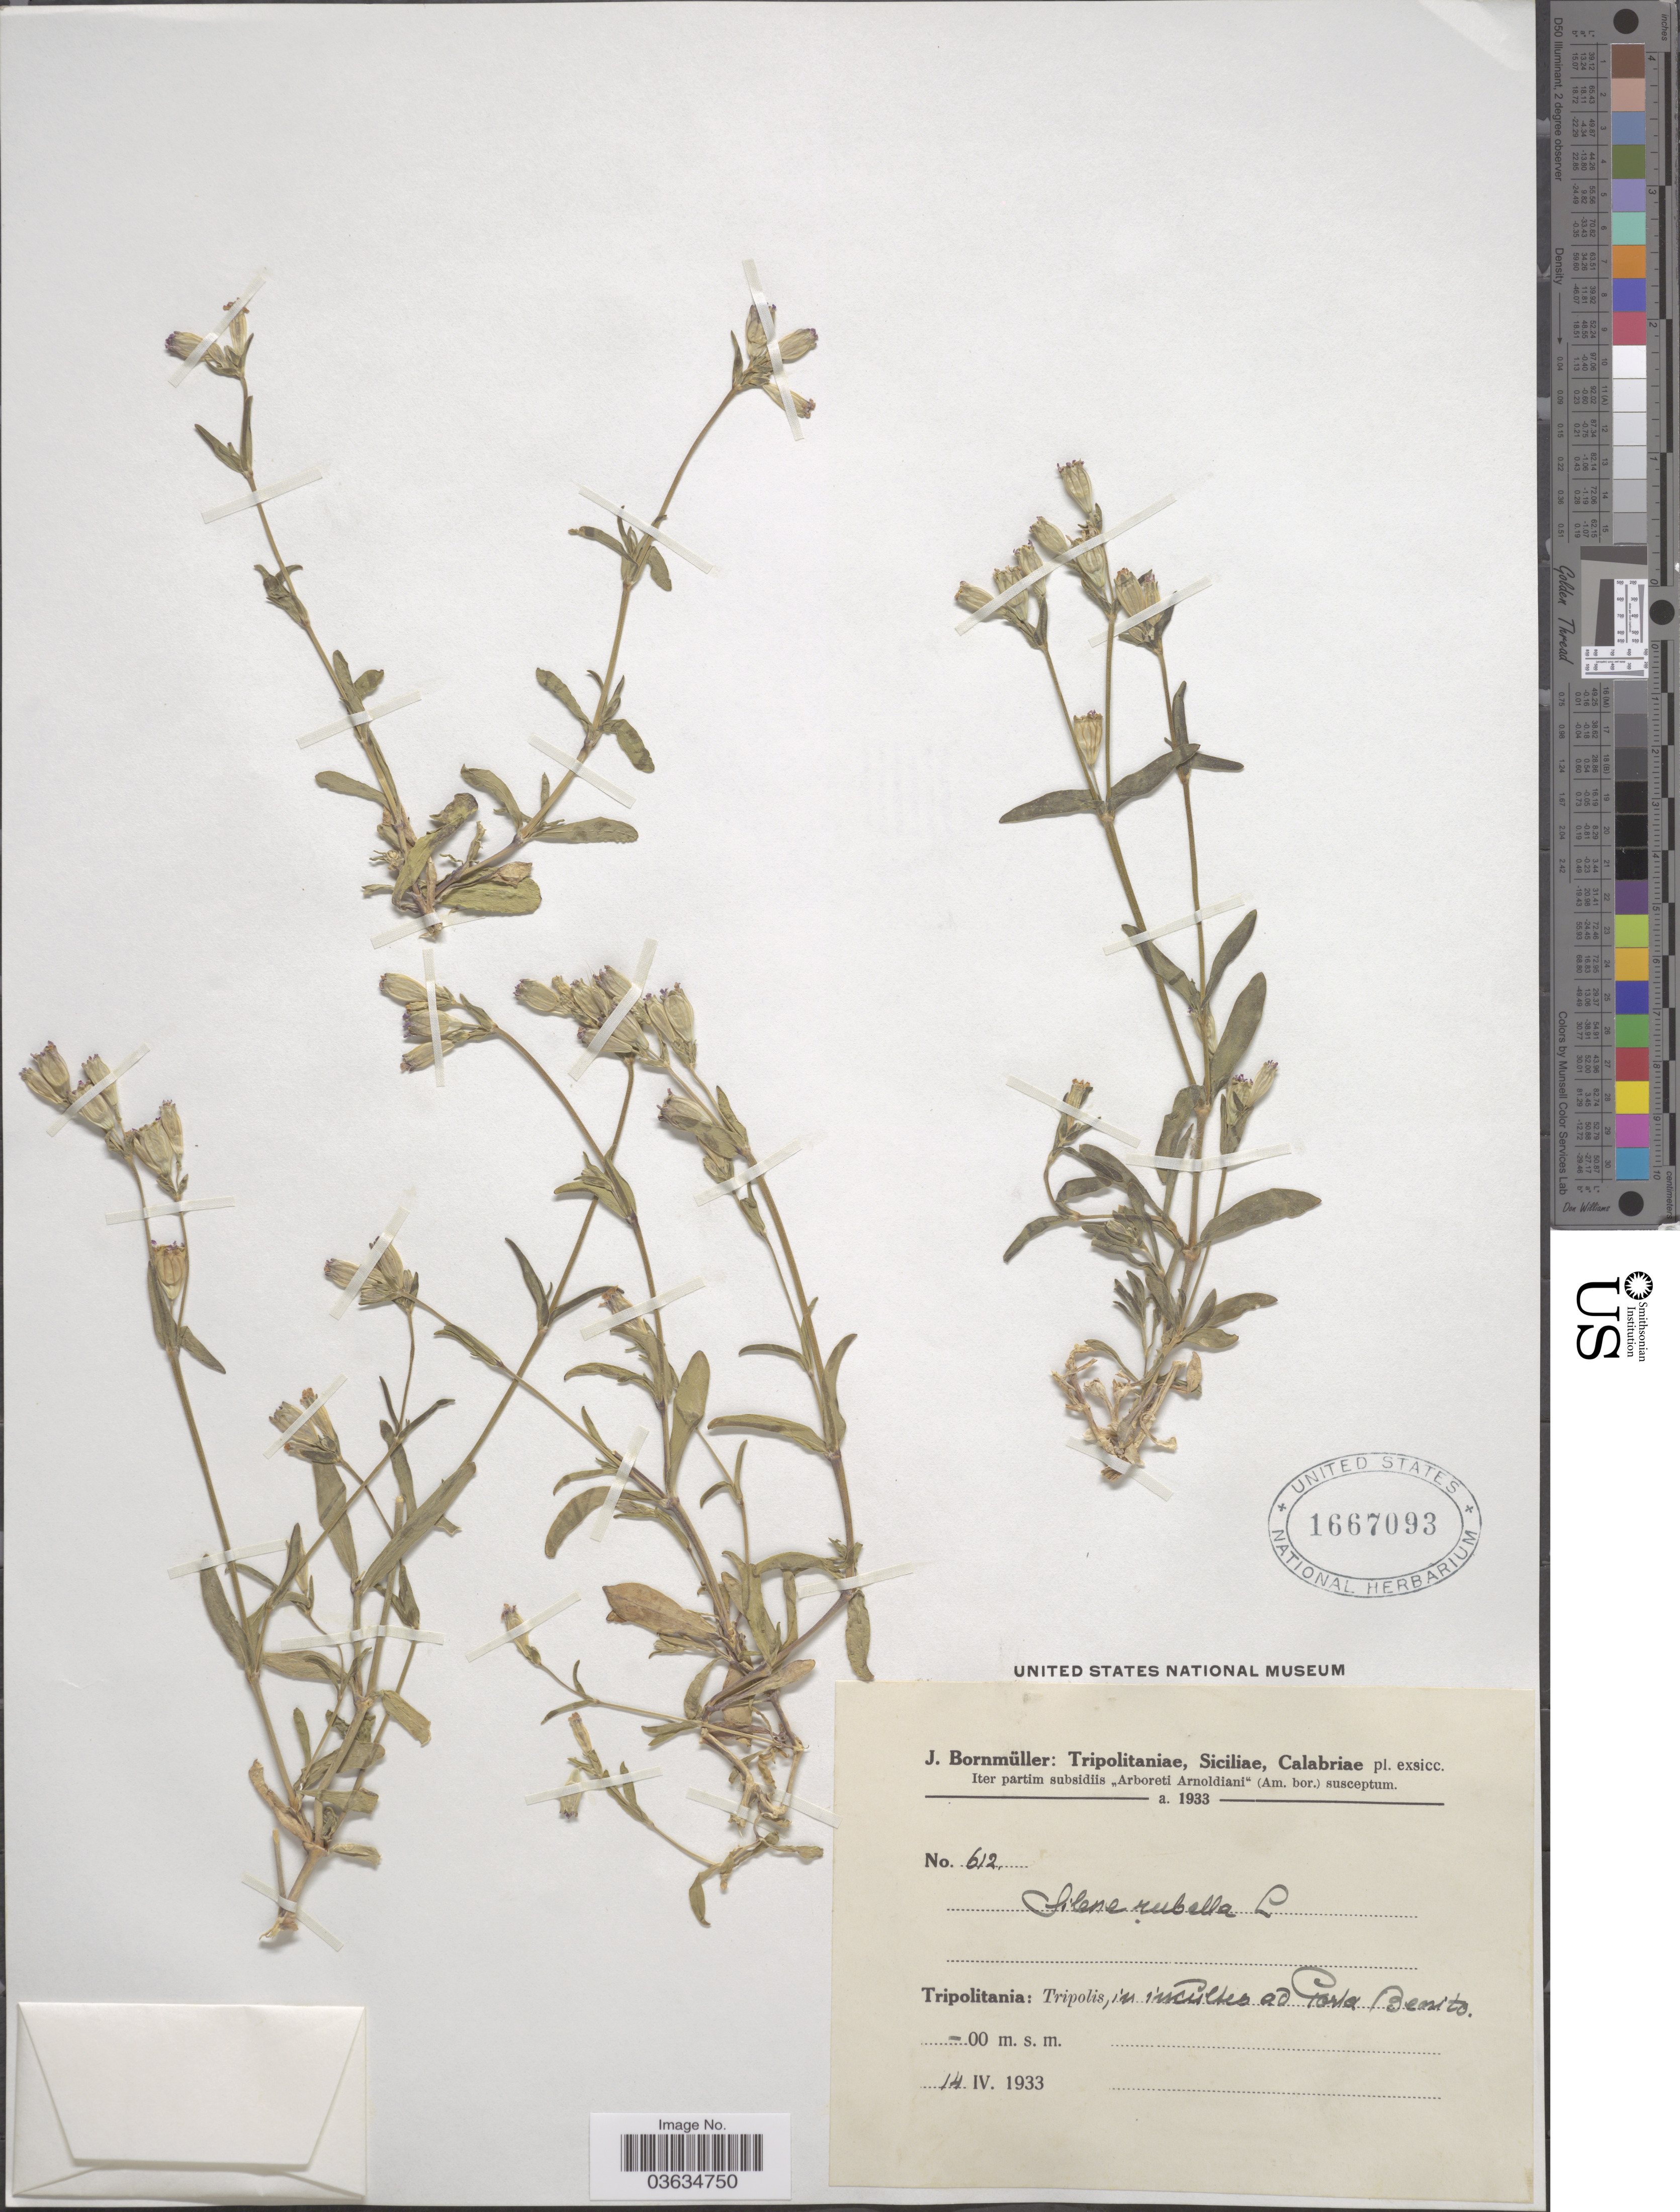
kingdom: Plantae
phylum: Tracheophyta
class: Magnoliopsida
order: Caryophyllales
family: Caryophyllaceae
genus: Silene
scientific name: Silene rubella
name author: L.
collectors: J. Bornmüller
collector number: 612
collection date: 1933-04-14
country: Libya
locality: Tripolitania: Tripolis, in incultes ad Porta Benito.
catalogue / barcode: US 1667093